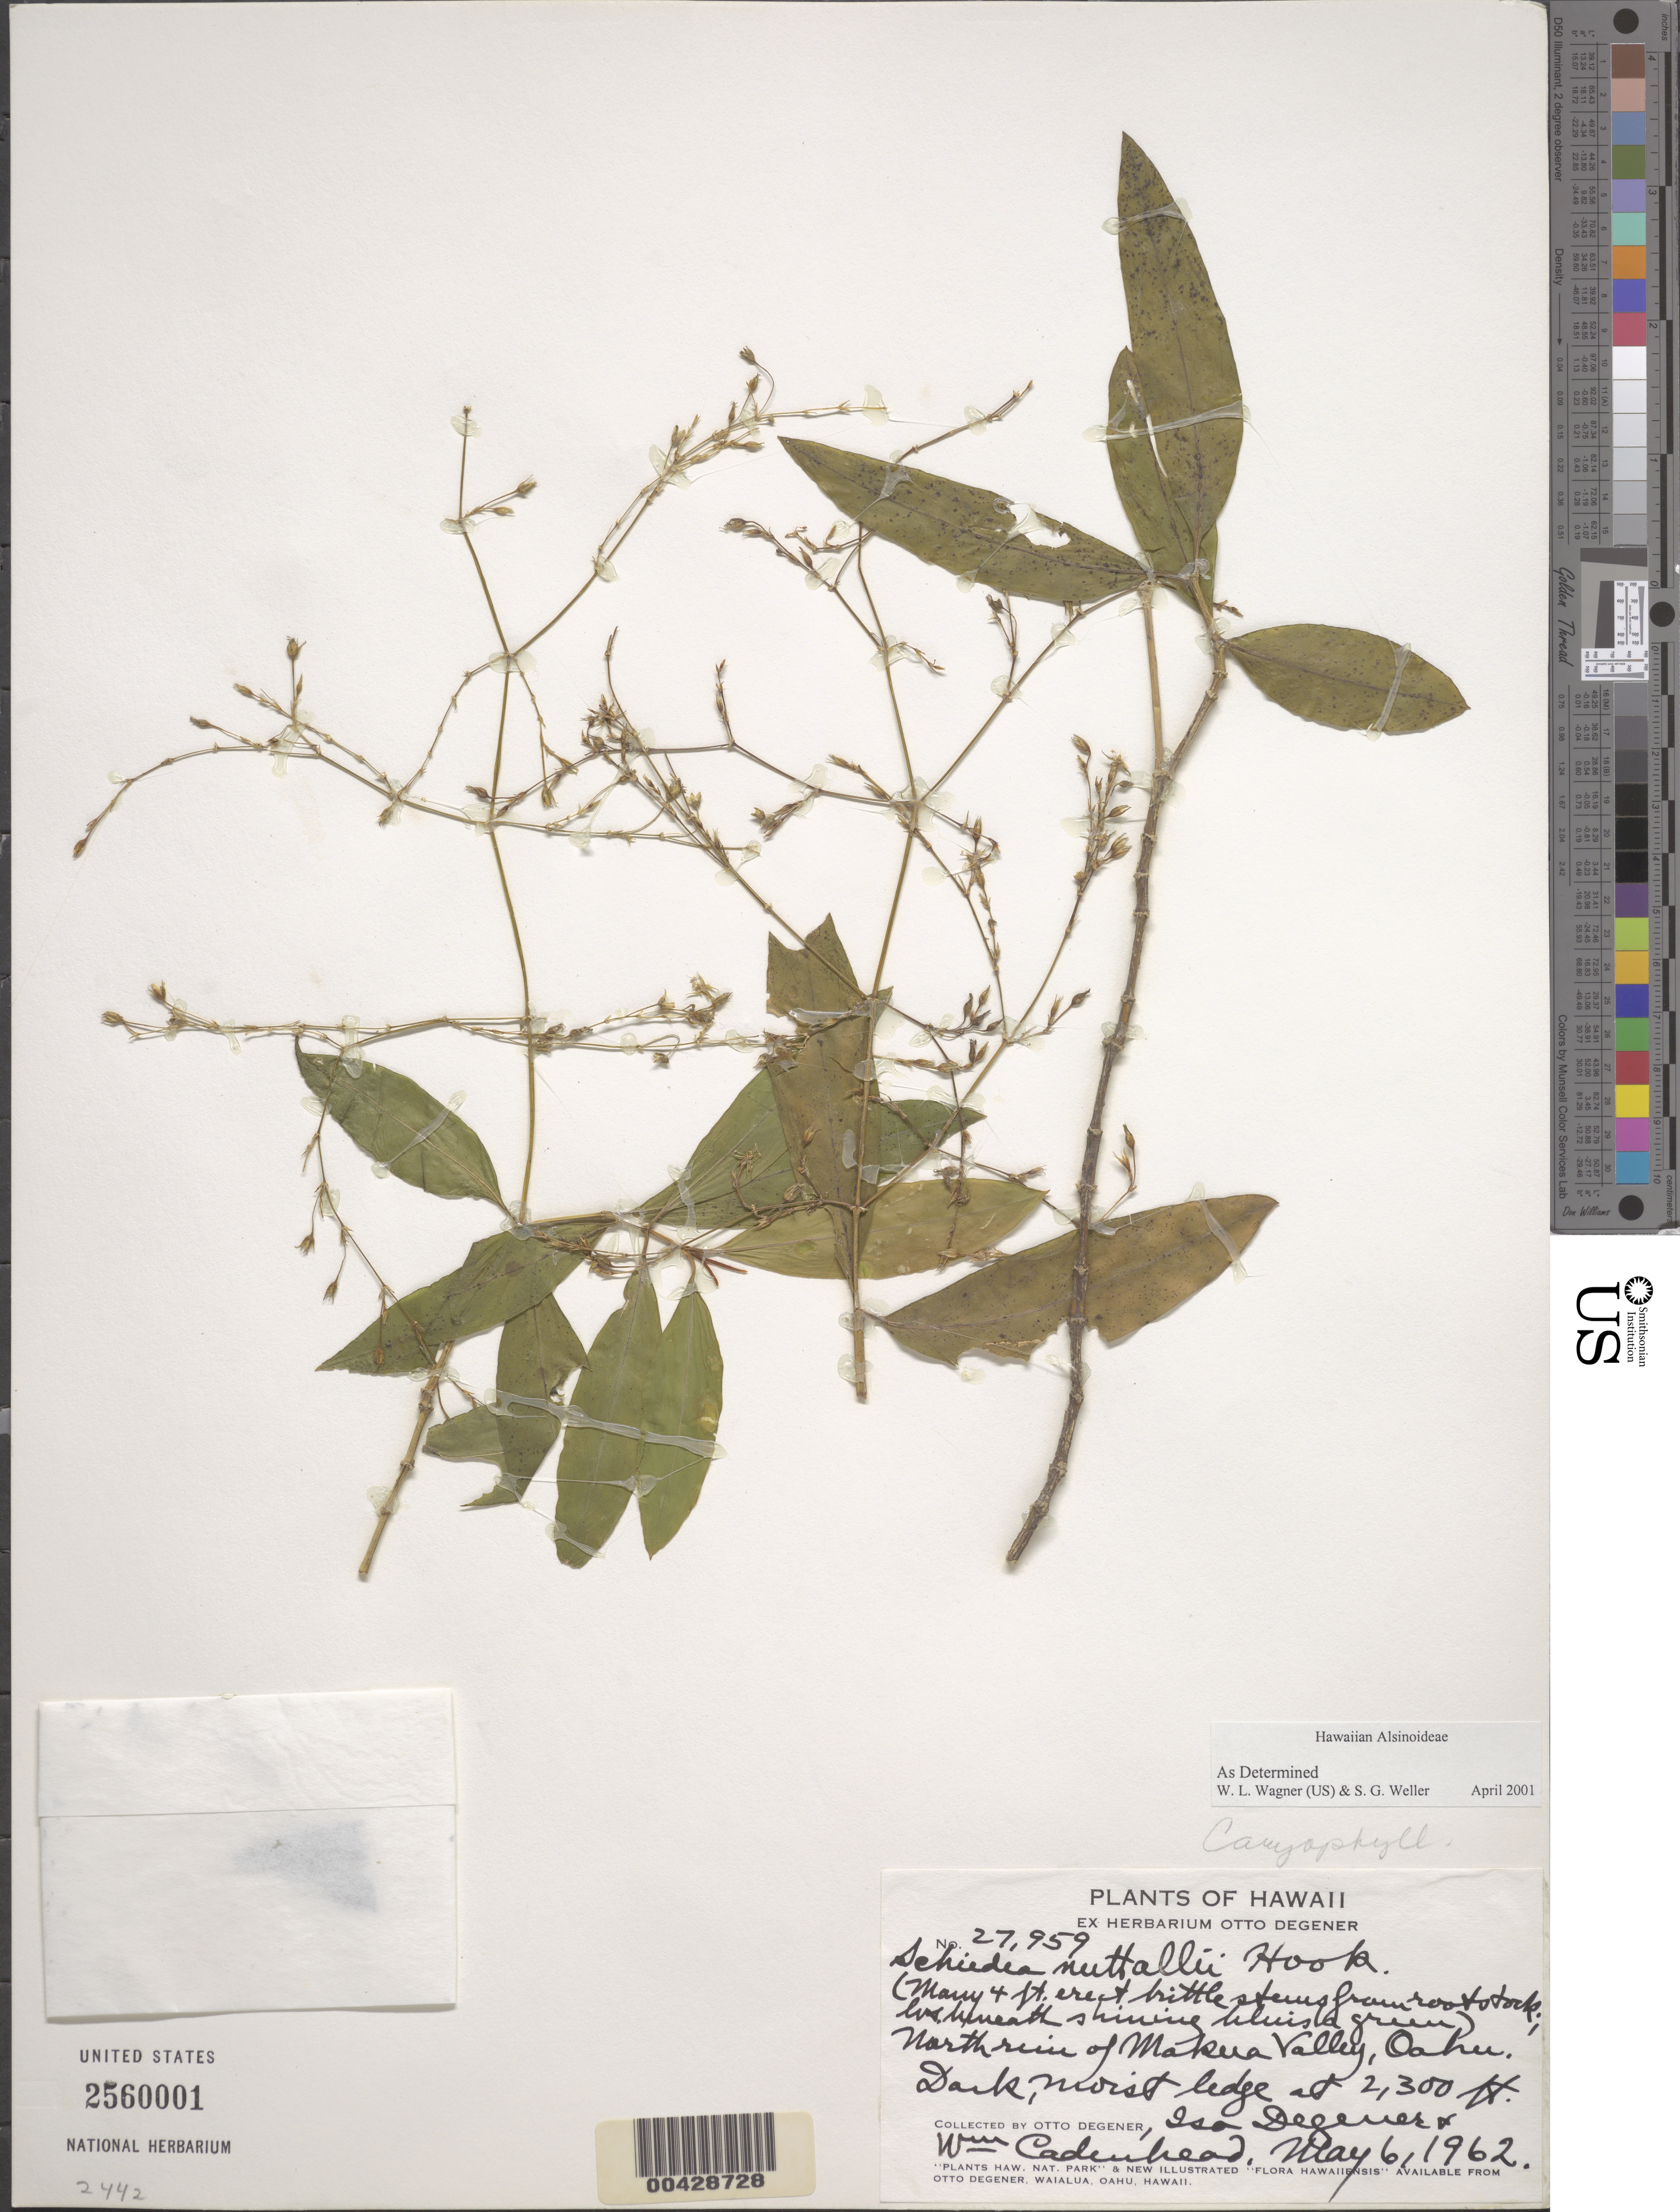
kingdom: Plantae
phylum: Tracheophyta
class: Magnoliopsida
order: Caryophyllales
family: Caryophyllaceae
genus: Schiedea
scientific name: Schiedea nuttallii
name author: Hook.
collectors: O. Degener, I. Degener & W. Cadenhead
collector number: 27959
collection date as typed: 6 May 1962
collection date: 1962-05-06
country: United States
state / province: Hawaii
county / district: Honolulu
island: Oahu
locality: north rim of Makua Valley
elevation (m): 701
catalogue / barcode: US 2560001